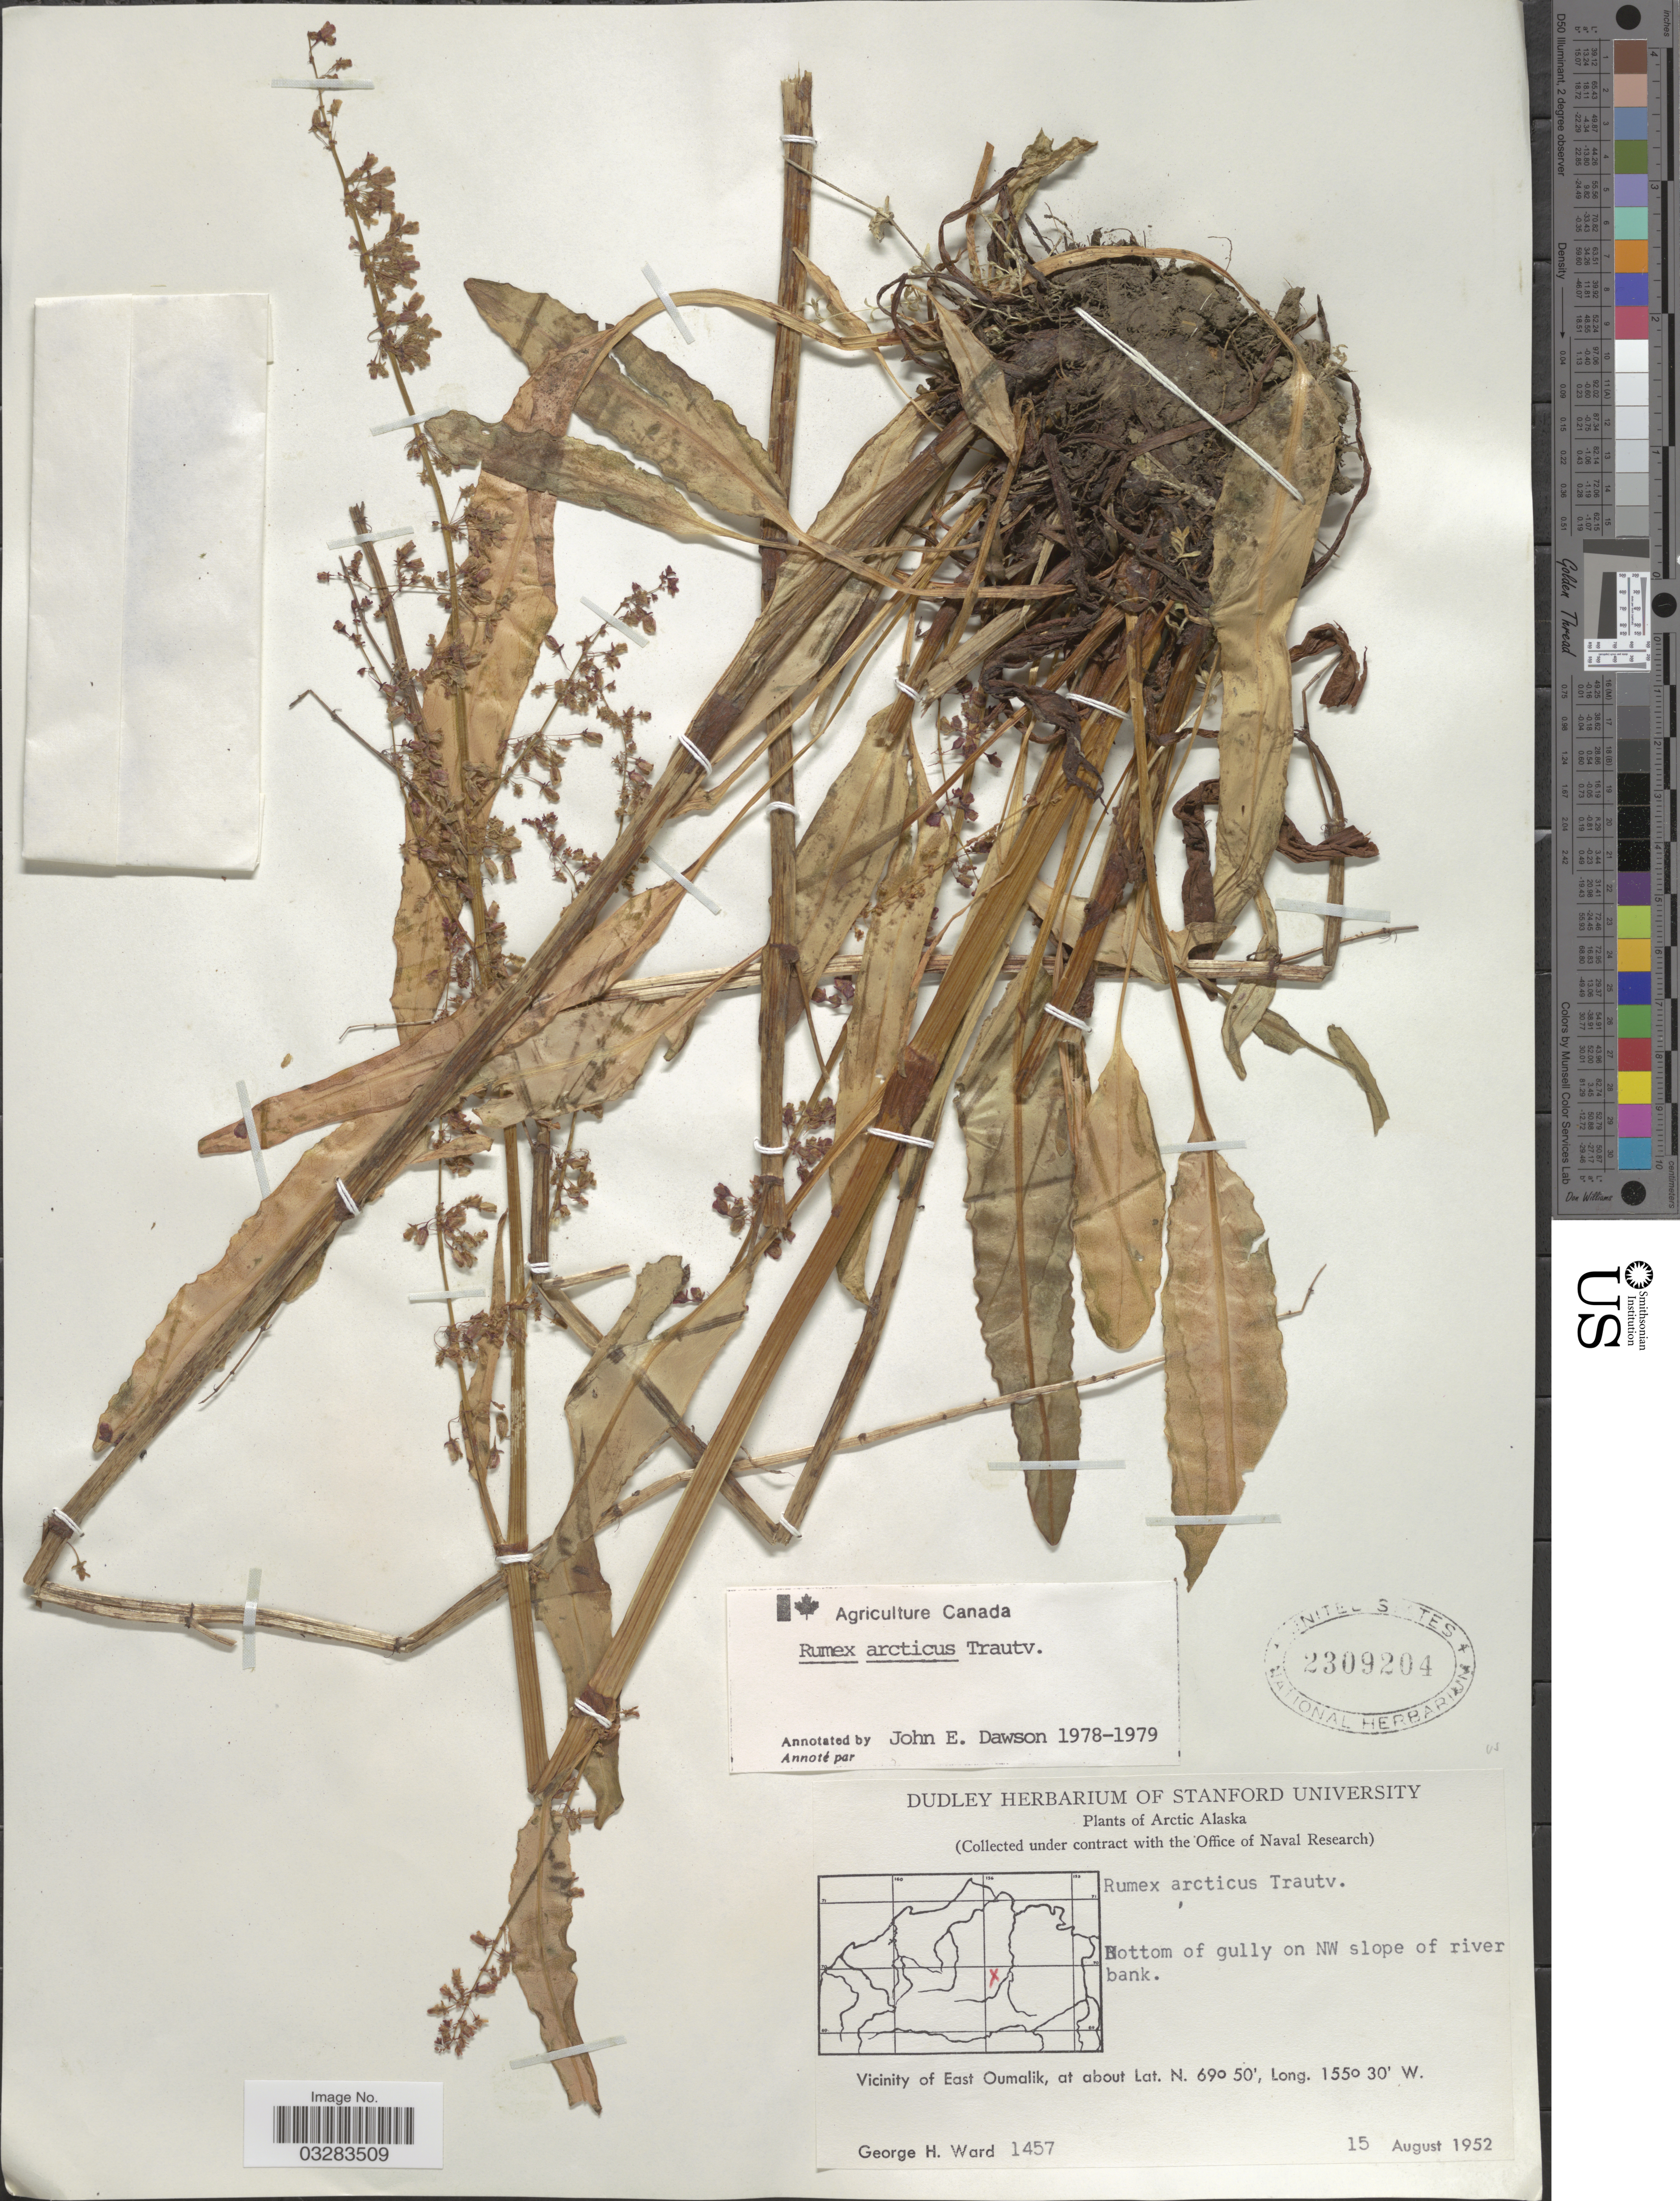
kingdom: Plantae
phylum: Tracheophyta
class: Magnoliopsida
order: Caryophyllales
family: Polygonaceae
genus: Rumex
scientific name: Rumex arcticus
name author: Trautv.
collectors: G. H. Ward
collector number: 1457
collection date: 1952-08-15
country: United States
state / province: Alaska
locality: Arctic Alaska. Bottom of gully on NW slope of river bank. Vicinity of East Oumalik.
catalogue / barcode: US 2309204